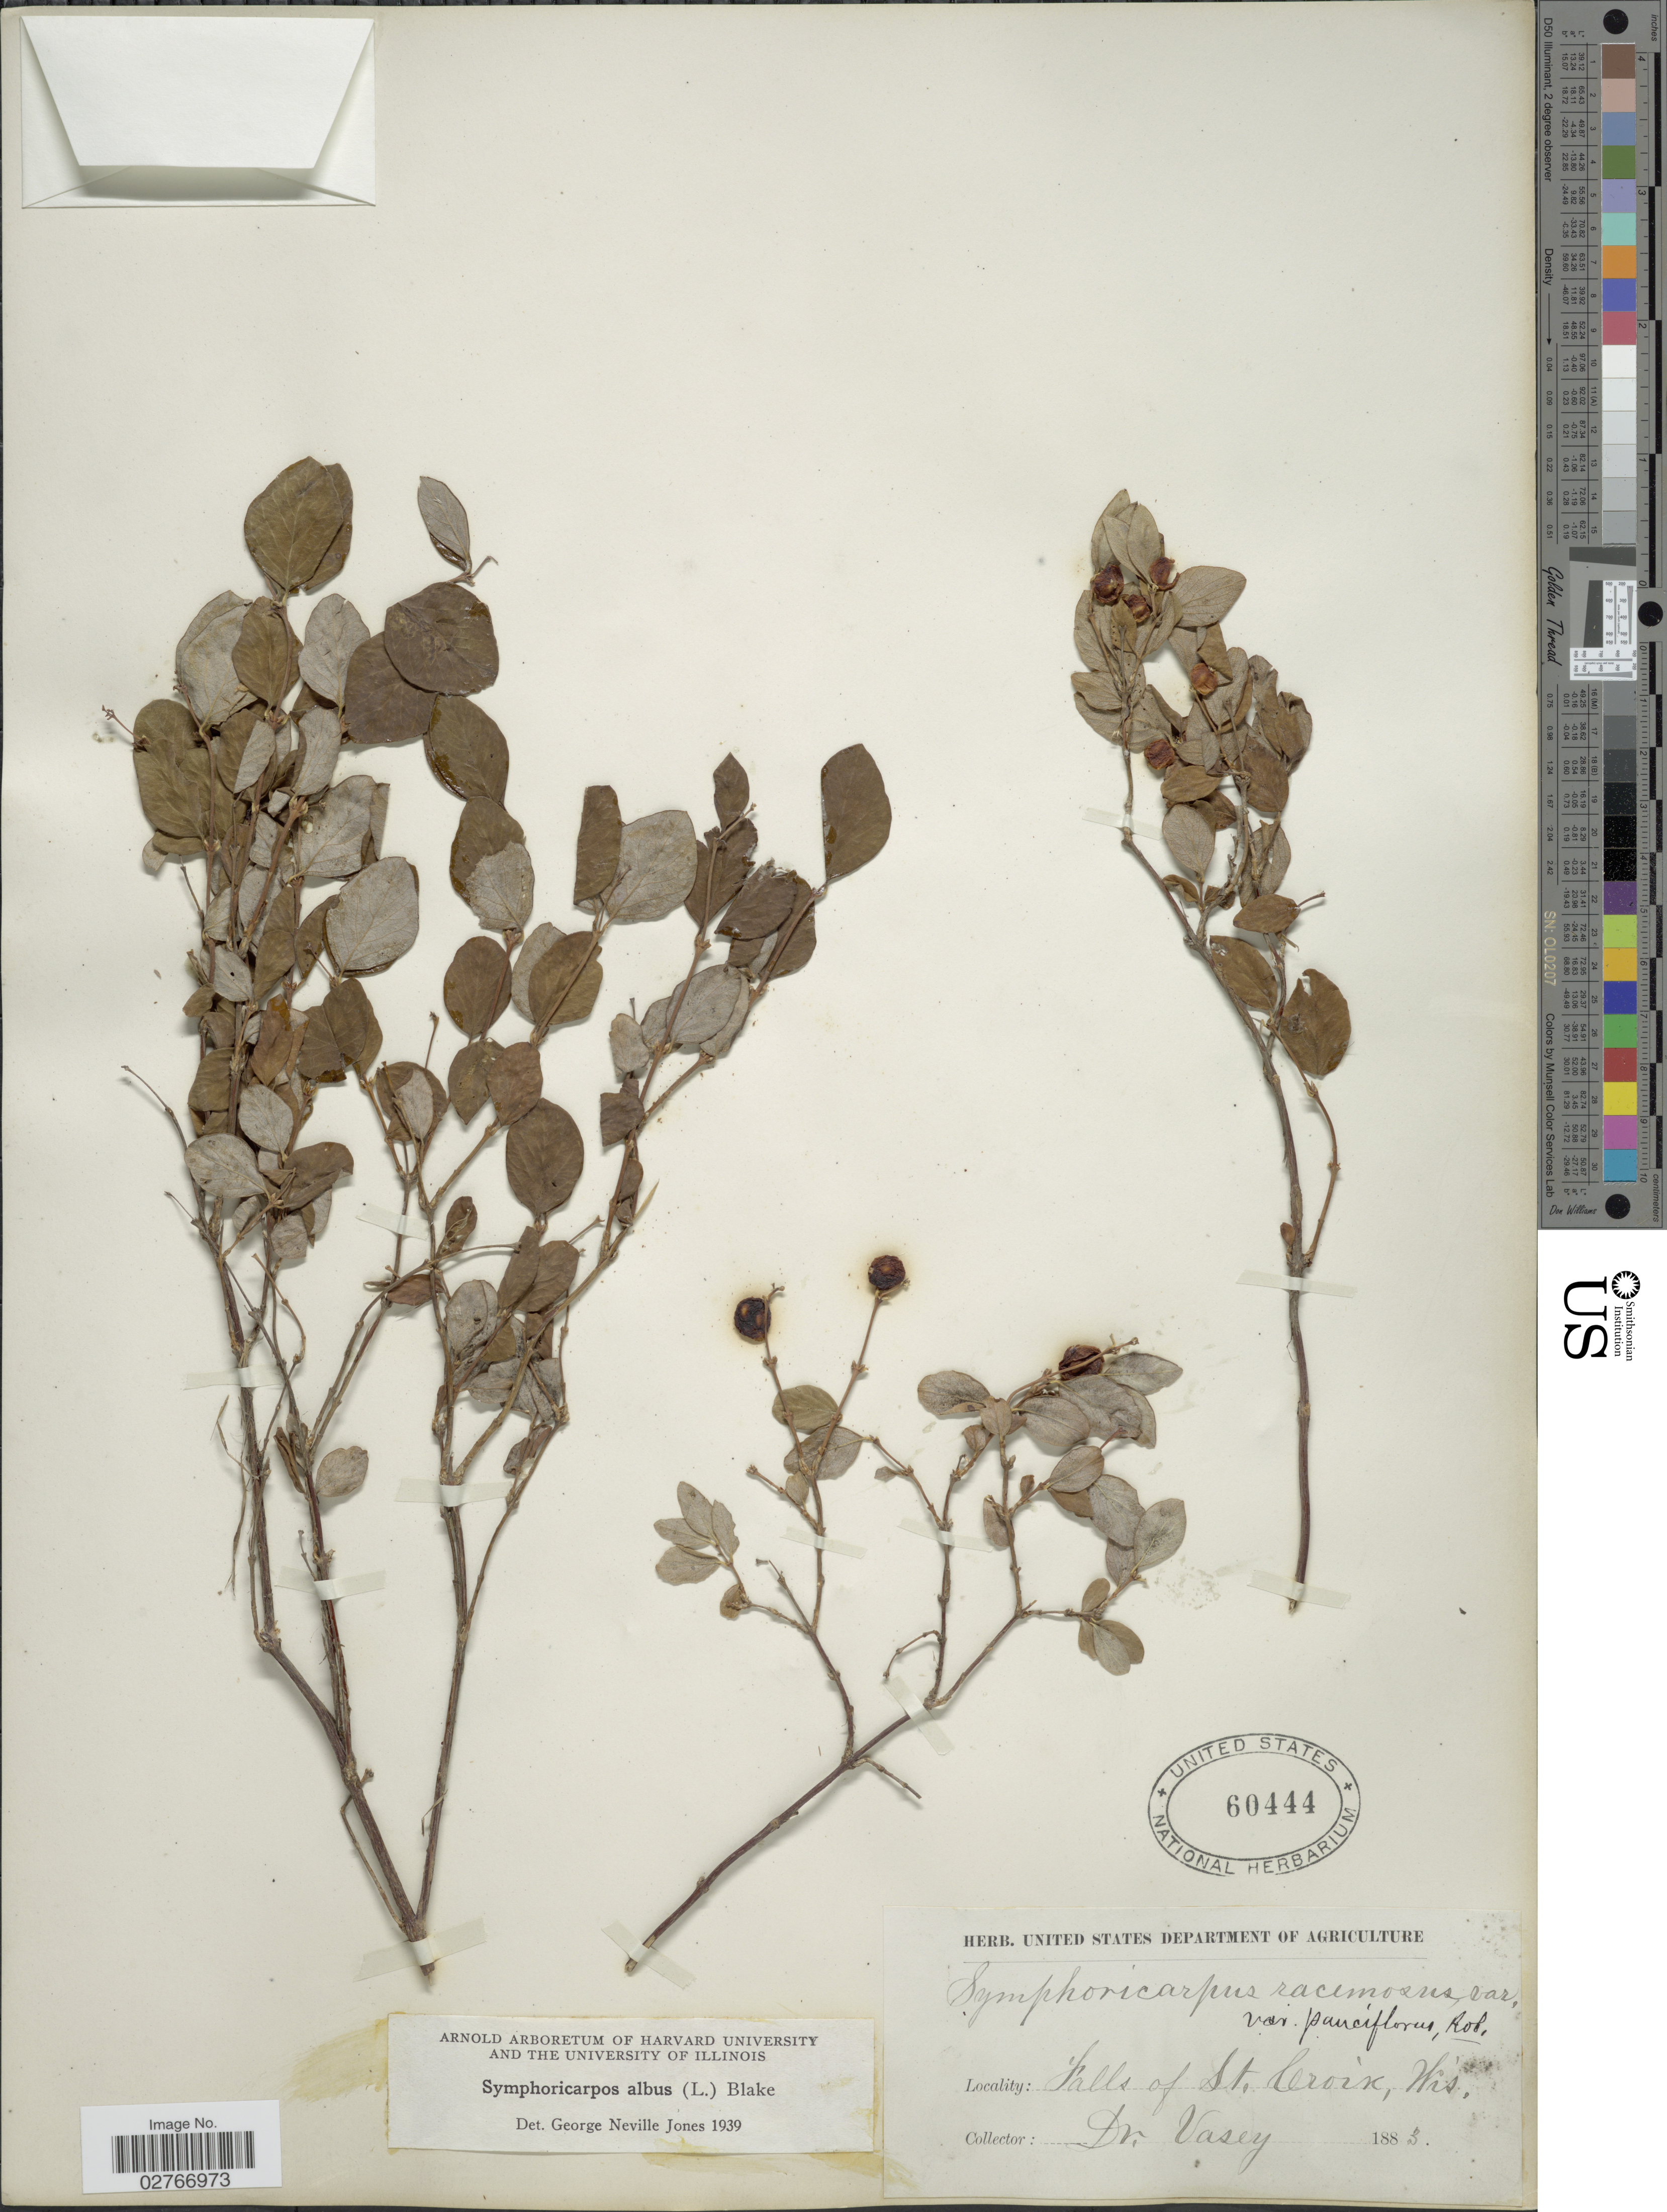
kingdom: Plantae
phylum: Tracheophyta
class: Magnoliopsida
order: Dipsacales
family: Caprifoliaceae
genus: Symphoricarpos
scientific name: Symphoricarpos albus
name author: (L.) S.F. Blake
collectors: Vasey, --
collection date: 1883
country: United States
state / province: Wisconsin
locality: Falls of St. Ceroix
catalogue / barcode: US 60444